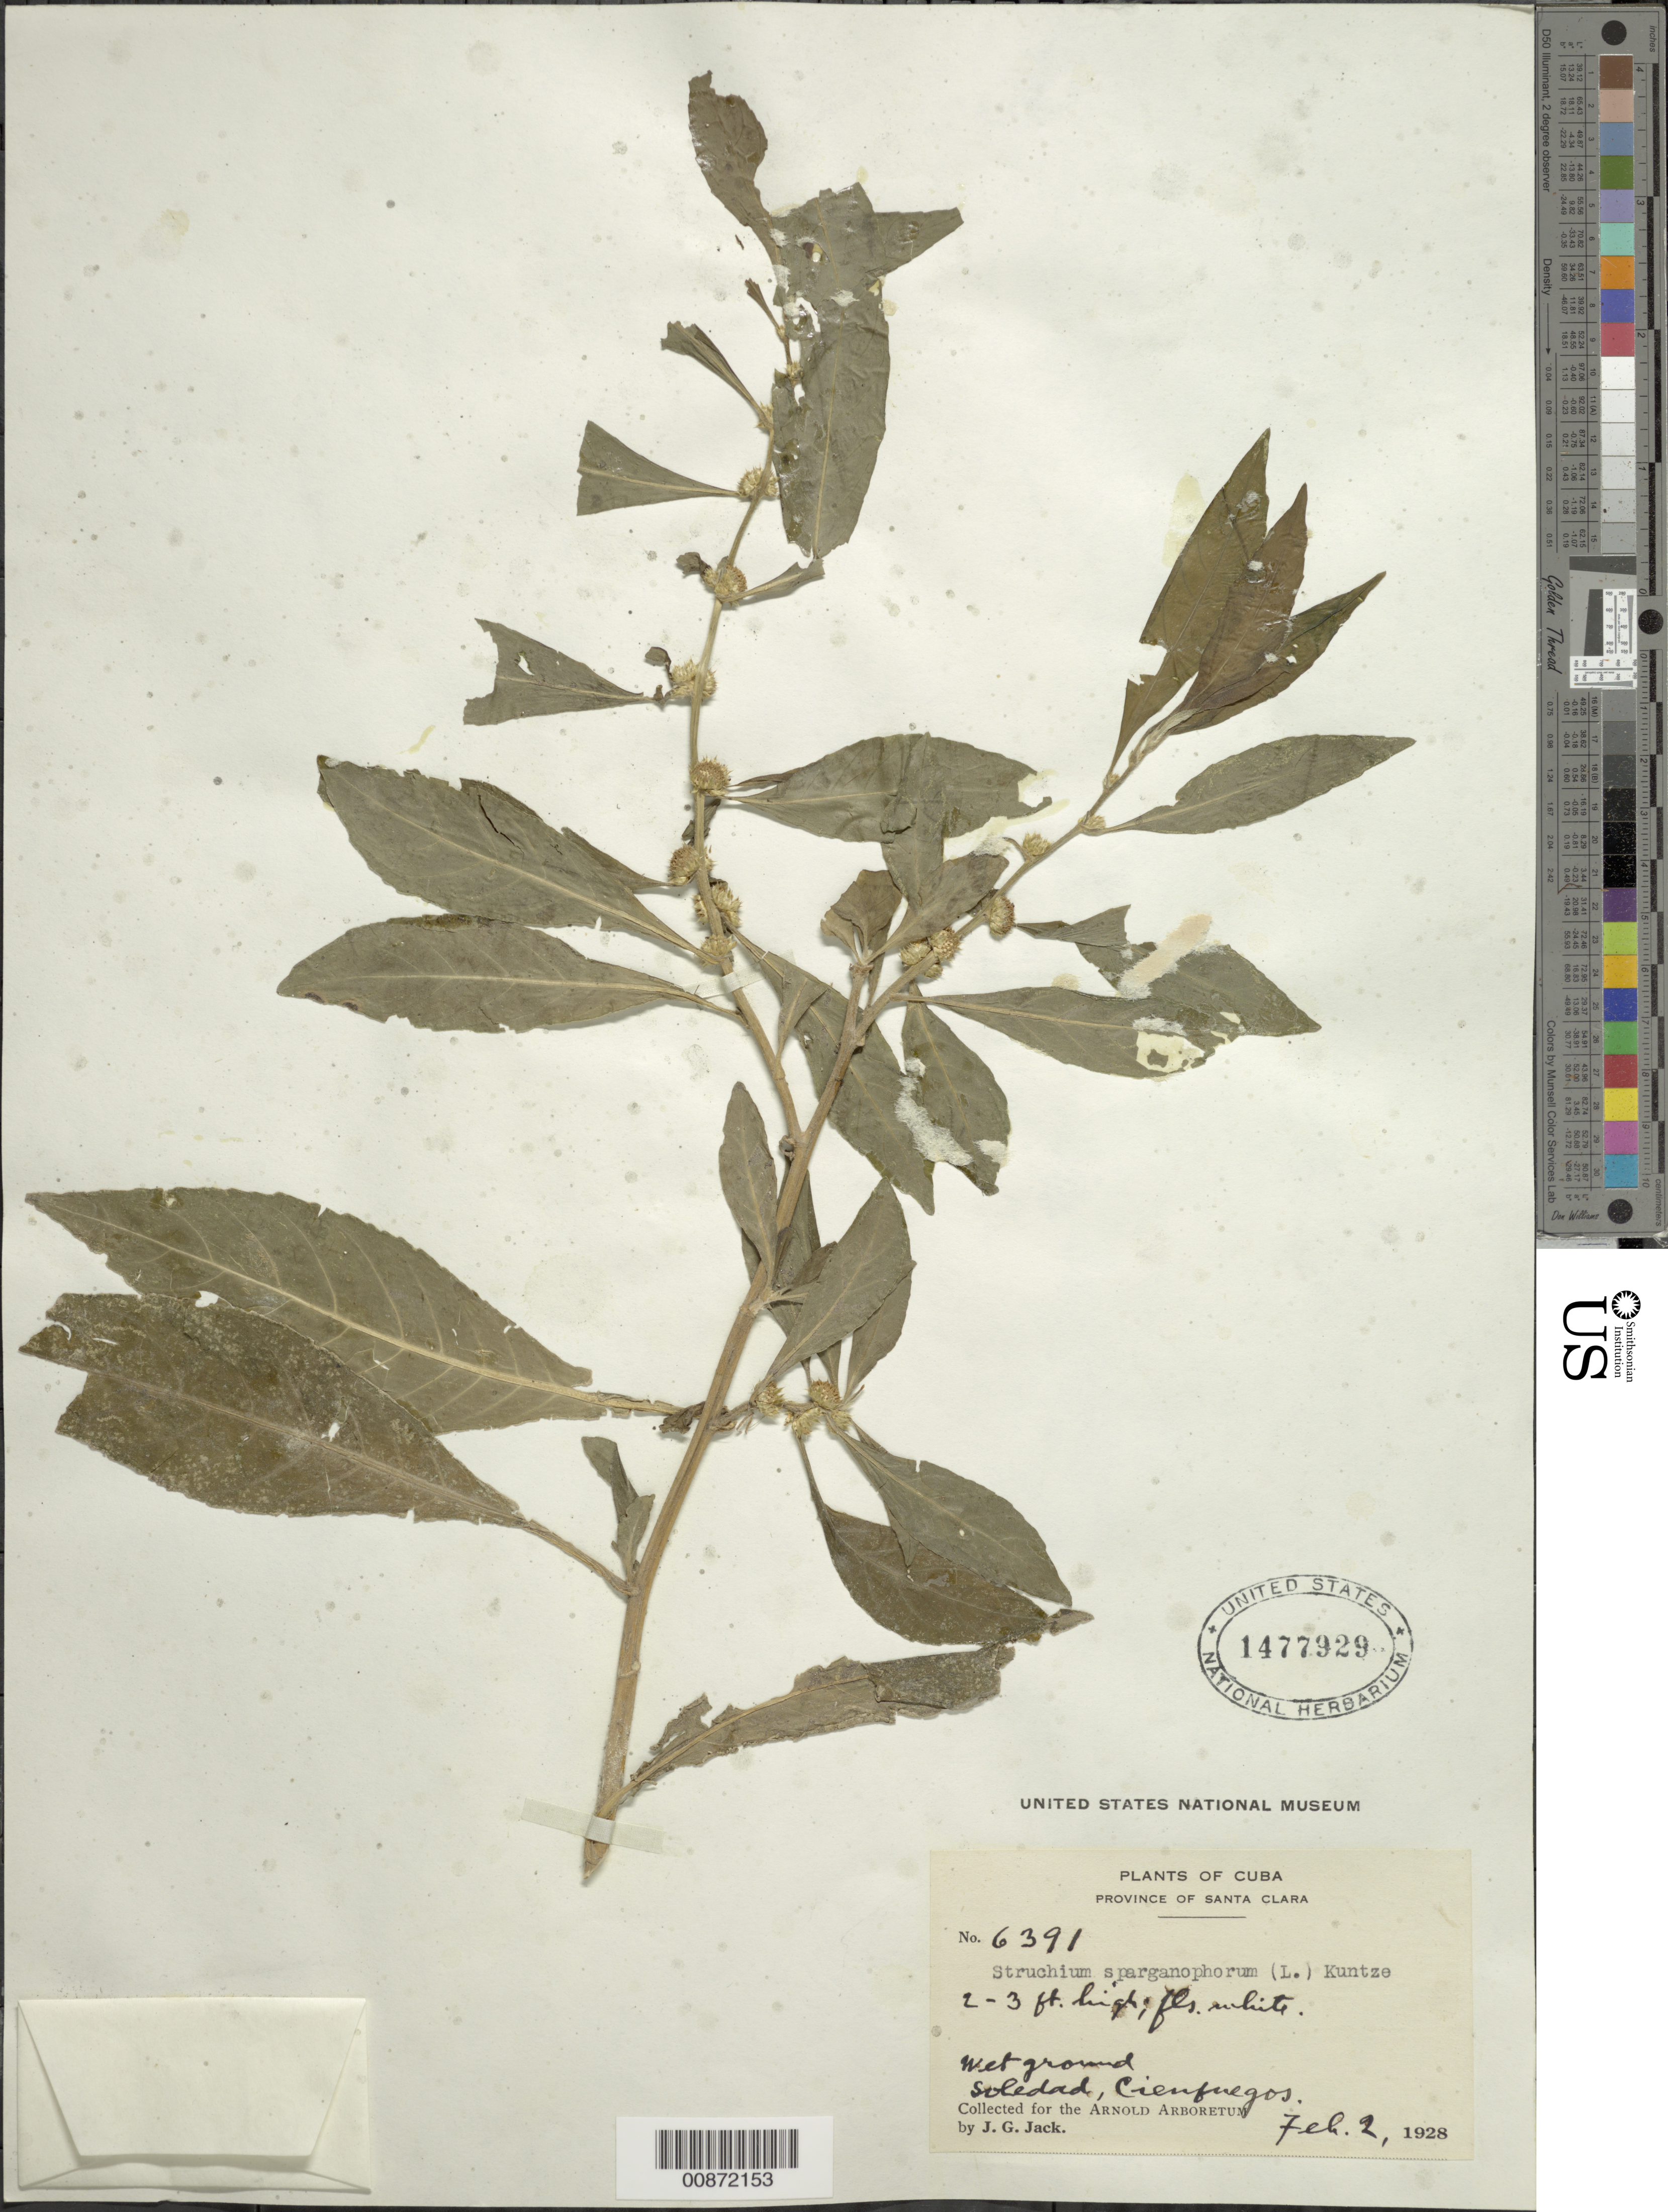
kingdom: Plantae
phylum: Tracheophyta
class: Magnoliopsida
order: Asterales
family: Asteraceae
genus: Struchium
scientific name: Struchium sparganophorum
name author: (L.) Kuntze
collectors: J. G. Jack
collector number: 6391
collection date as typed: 02 Feb 1928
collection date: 1928-02-02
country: Cuba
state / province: Las Villas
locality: Soledad, Cienfuegos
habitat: Wet ground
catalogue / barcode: US 1477929